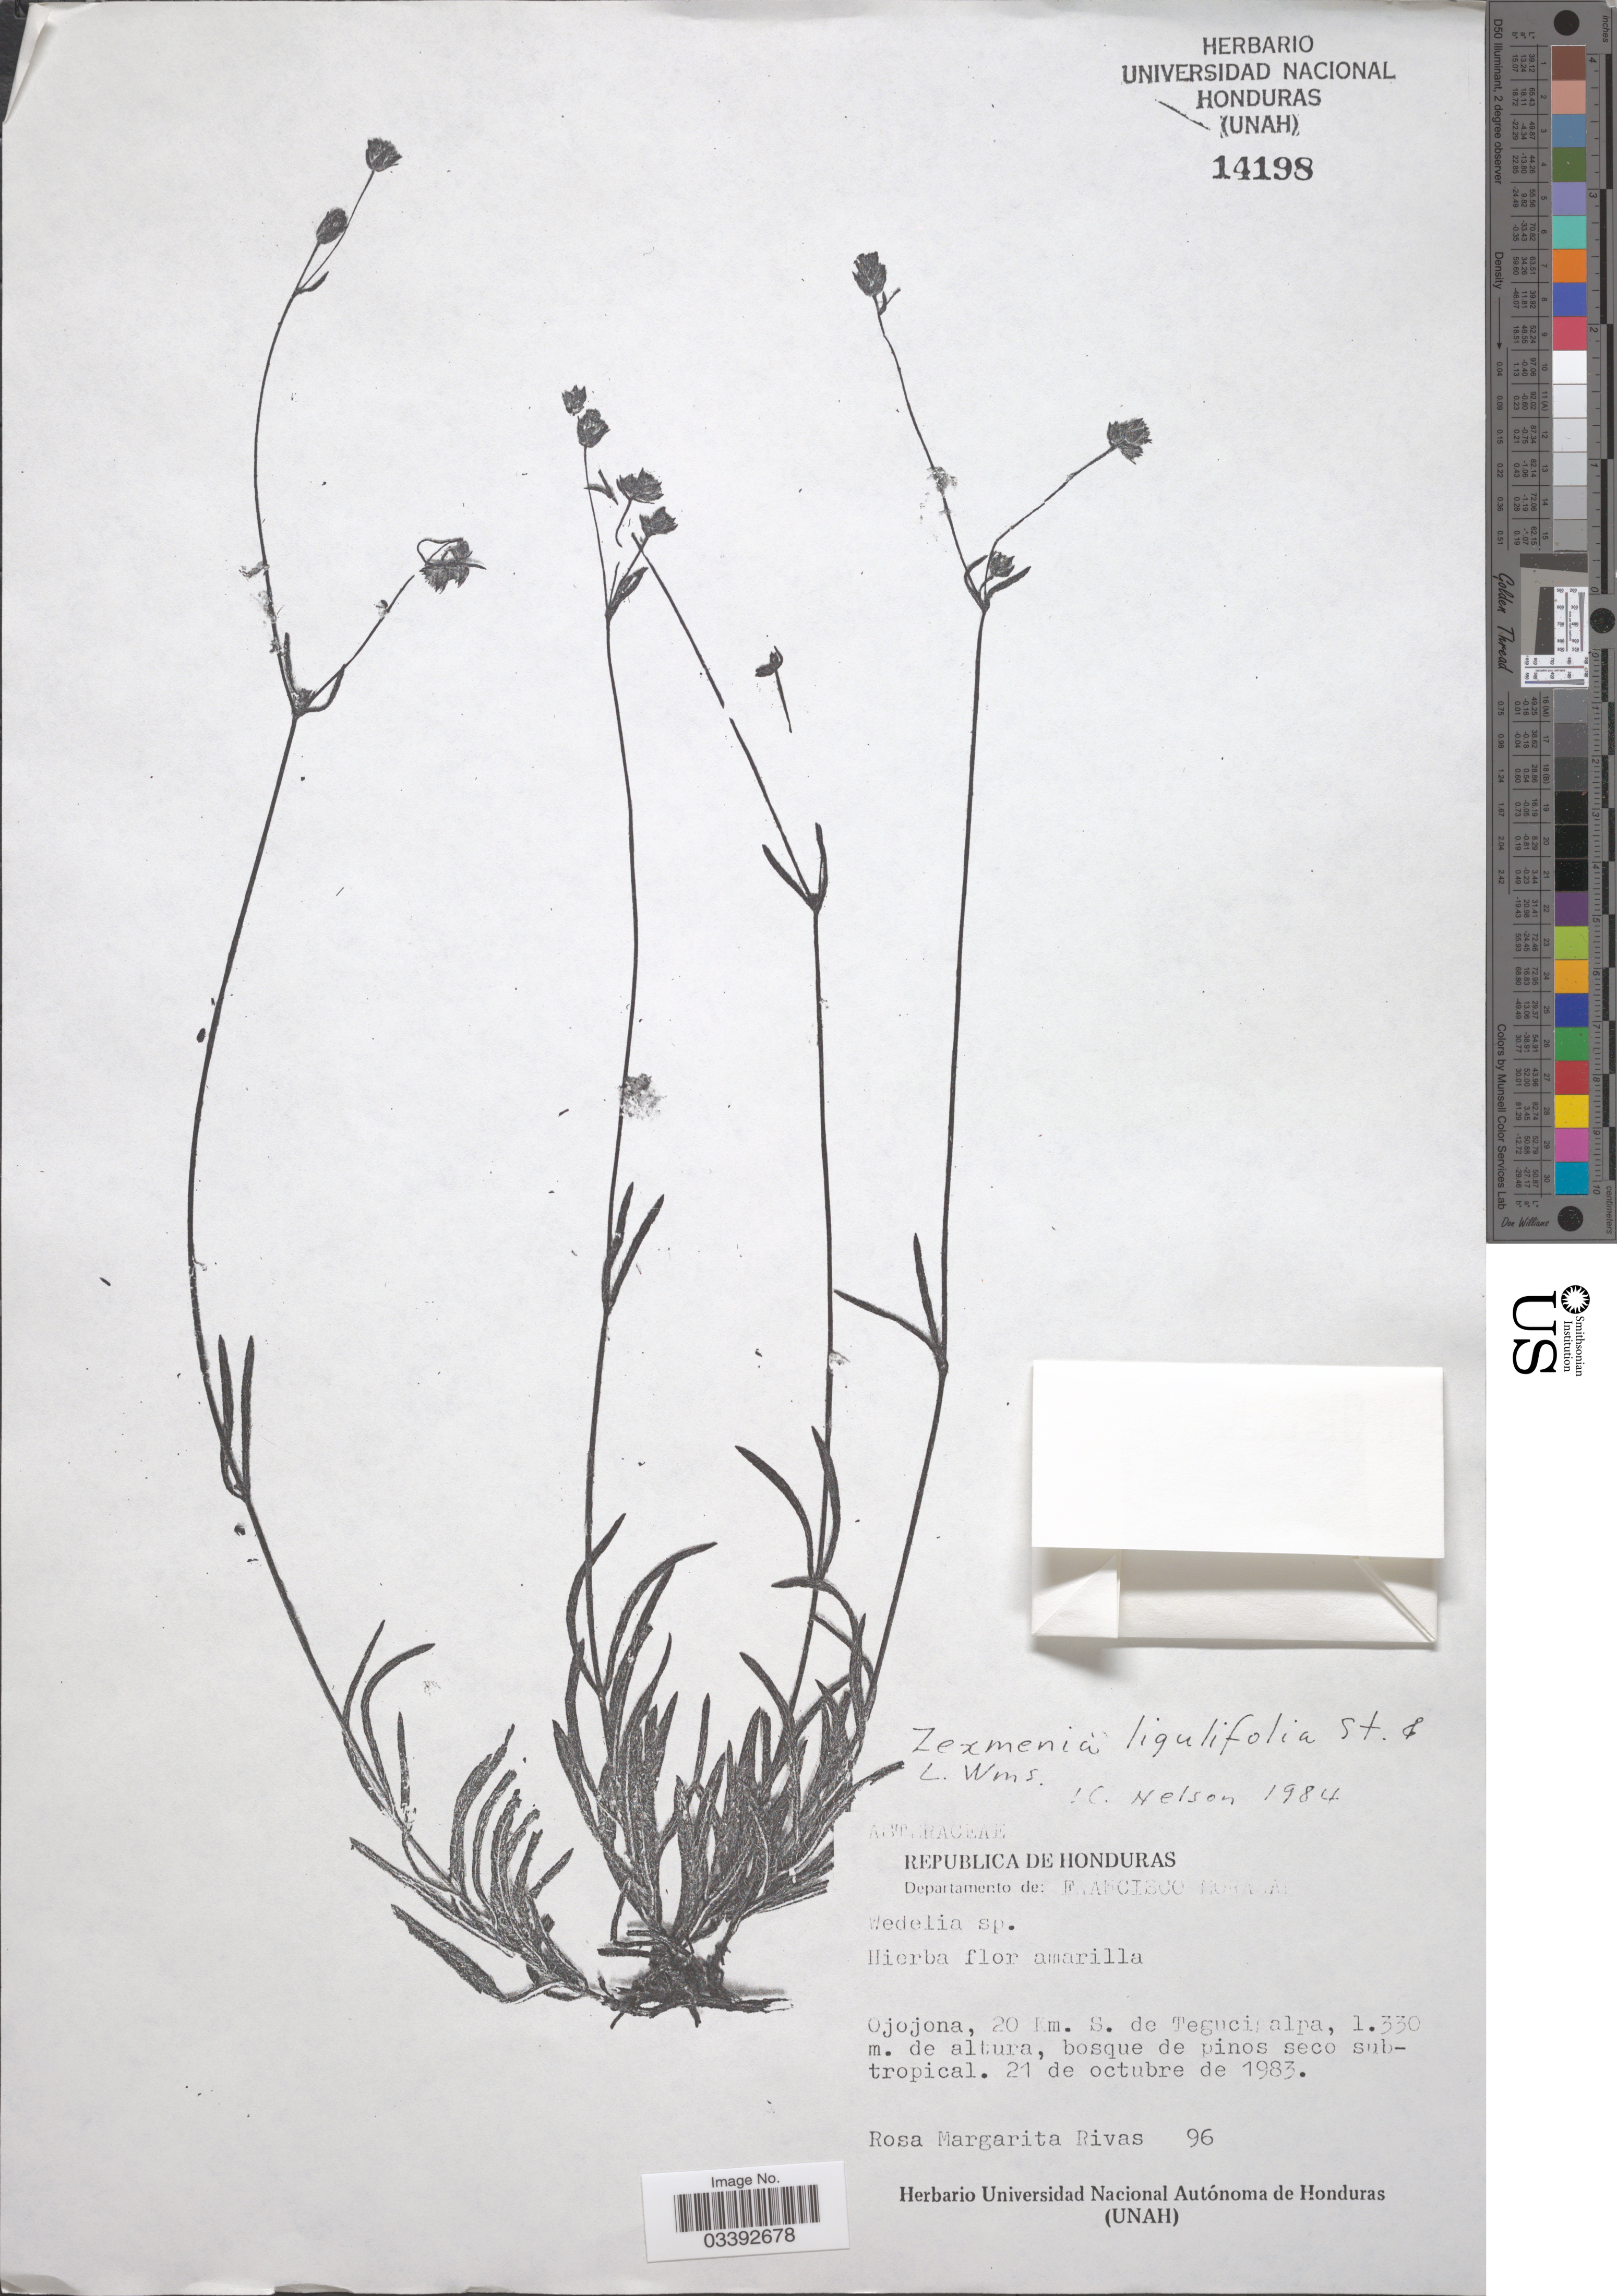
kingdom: Plantae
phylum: Tracheophyta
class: Magnoliopsida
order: Asterales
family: Asteraceae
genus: Zexmenia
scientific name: Zexmenia ligulifolia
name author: Standl. & L.O. Williams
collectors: R. Rivas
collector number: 96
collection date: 1983-10-21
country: Honduras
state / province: Fco. Morazán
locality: Departamento de: Francisco Morazan. Ojojona, 20 Km. S. de Tegucigalpa.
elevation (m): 1330